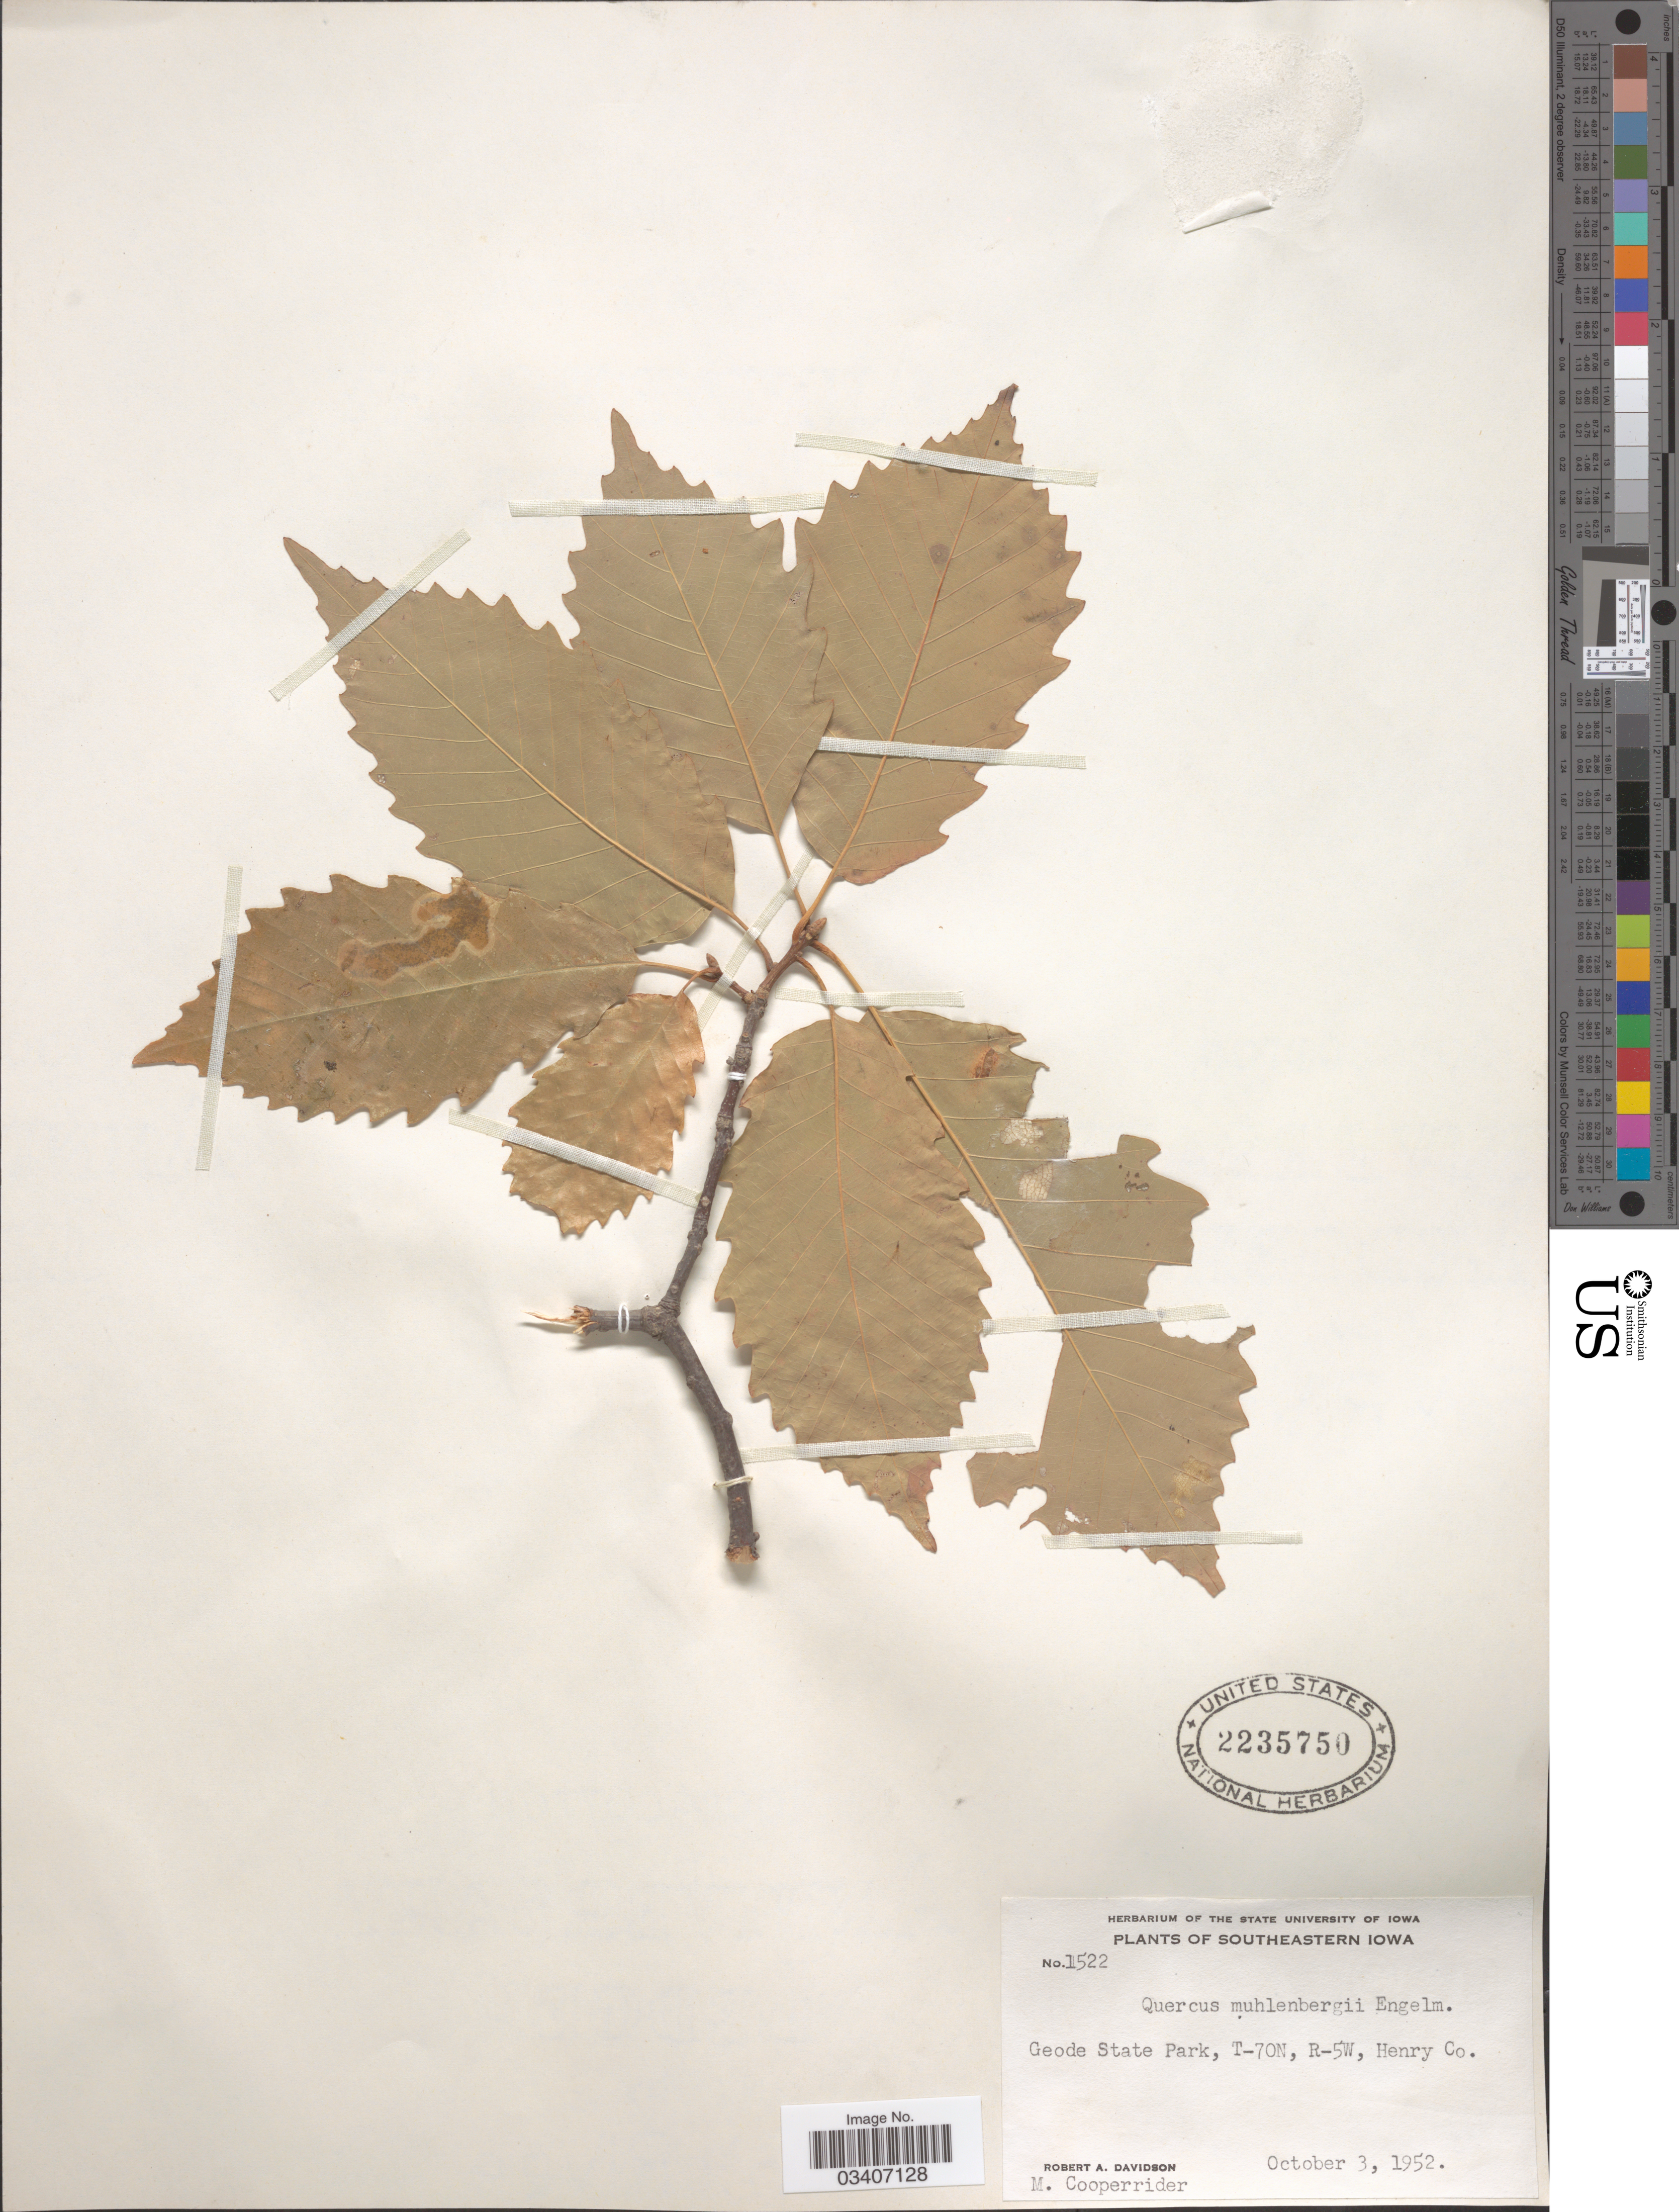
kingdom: Plantae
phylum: Tracheophyta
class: Magnoliopsida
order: Fagales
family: Fagaceae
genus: Quercus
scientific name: Quercus muehlenbergii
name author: Engelm.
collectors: R. A. Davidson & M. Cooperrider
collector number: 1522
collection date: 1952-10-03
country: United States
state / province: Iowa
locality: Southeastern Iowa. Geode State Park, T-70N, R-5W, Henry Co.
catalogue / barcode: US 2235750